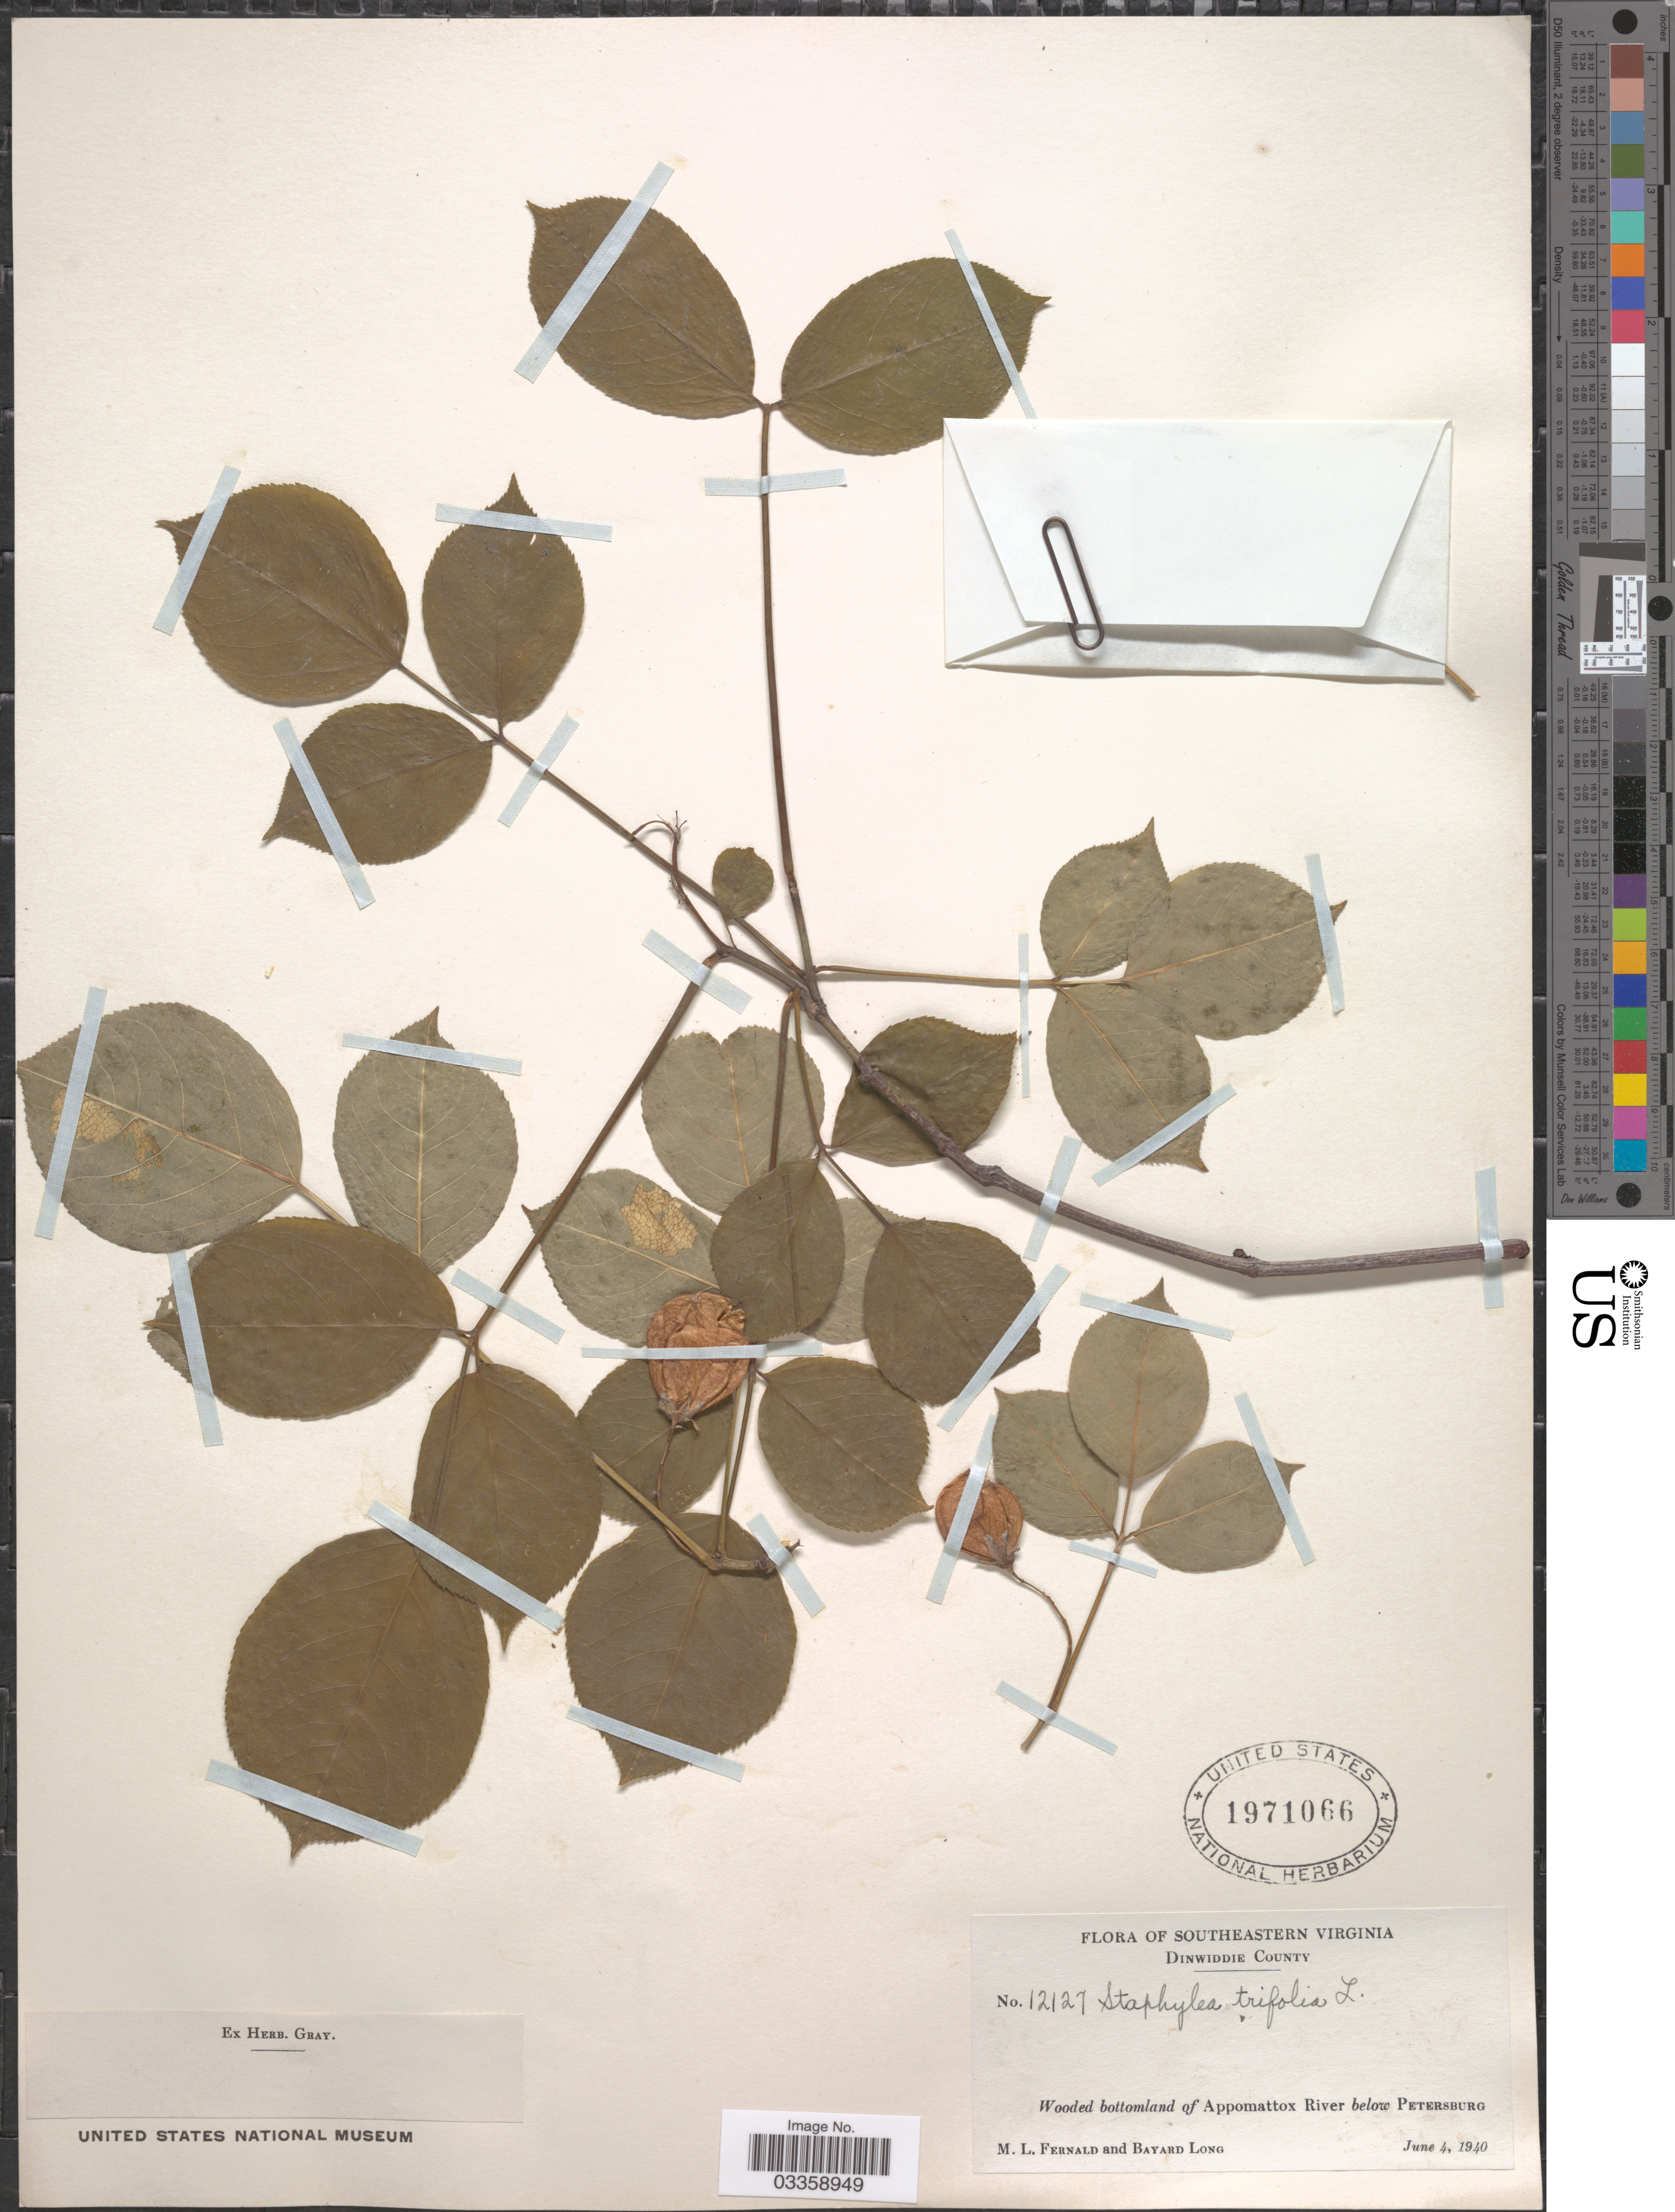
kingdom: Plantae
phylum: Tracheophyta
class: Magnoliopsida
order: Crossosomatales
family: Staphyleaceae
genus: Staphylea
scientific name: Staphylea trifolia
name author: L.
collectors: M. L. Fernald & B. Long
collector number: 1212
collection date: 1940-06-04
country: United States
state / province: Virginia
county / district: Dinwiddie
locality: Southeastern Virginia. Dinwiddie County. Wooded bottomland of Appomattox River below Petersburg.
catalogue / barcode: US 1971066